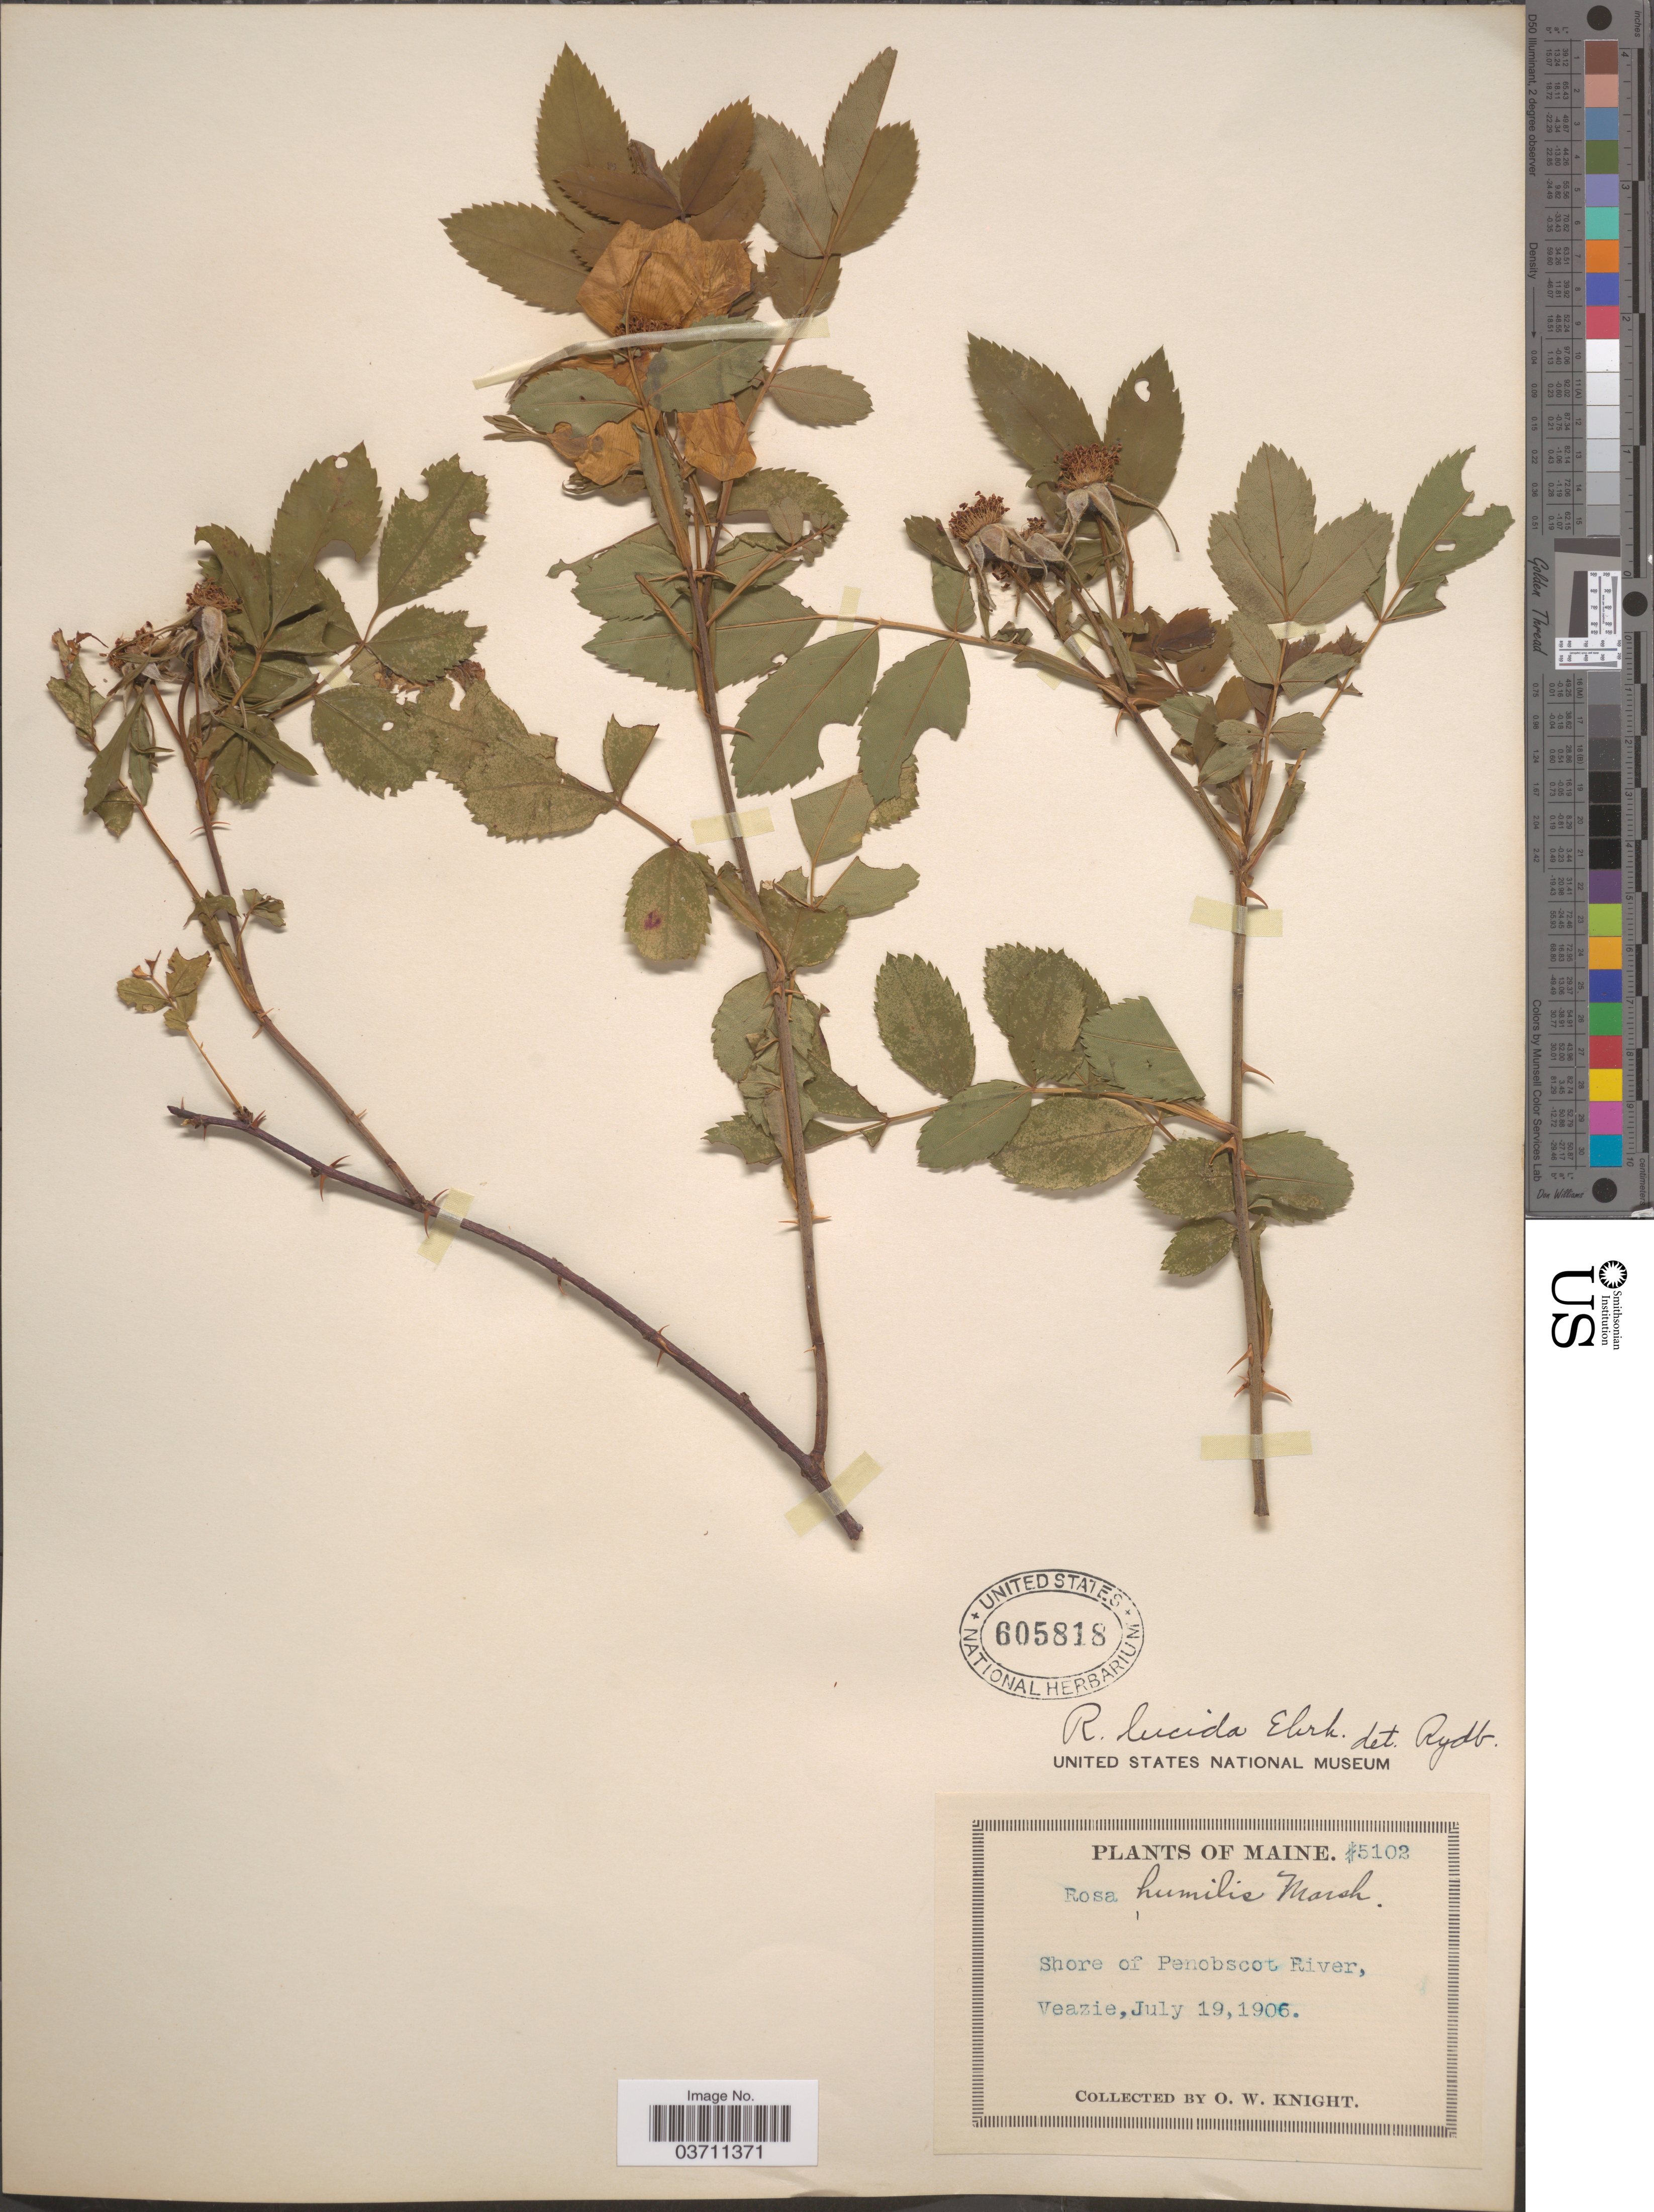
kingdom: Plantae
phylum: Tracheophyta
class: Magnoliopsida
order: Rosales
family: Rosaceae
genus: Rosa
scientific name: Rosa lucida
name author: Meehan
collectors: O. Knight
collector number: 5102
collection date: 1906-07-19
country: United States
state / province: Maine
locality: Shore of Penobscot River, Veazie.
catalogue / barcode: US 605818